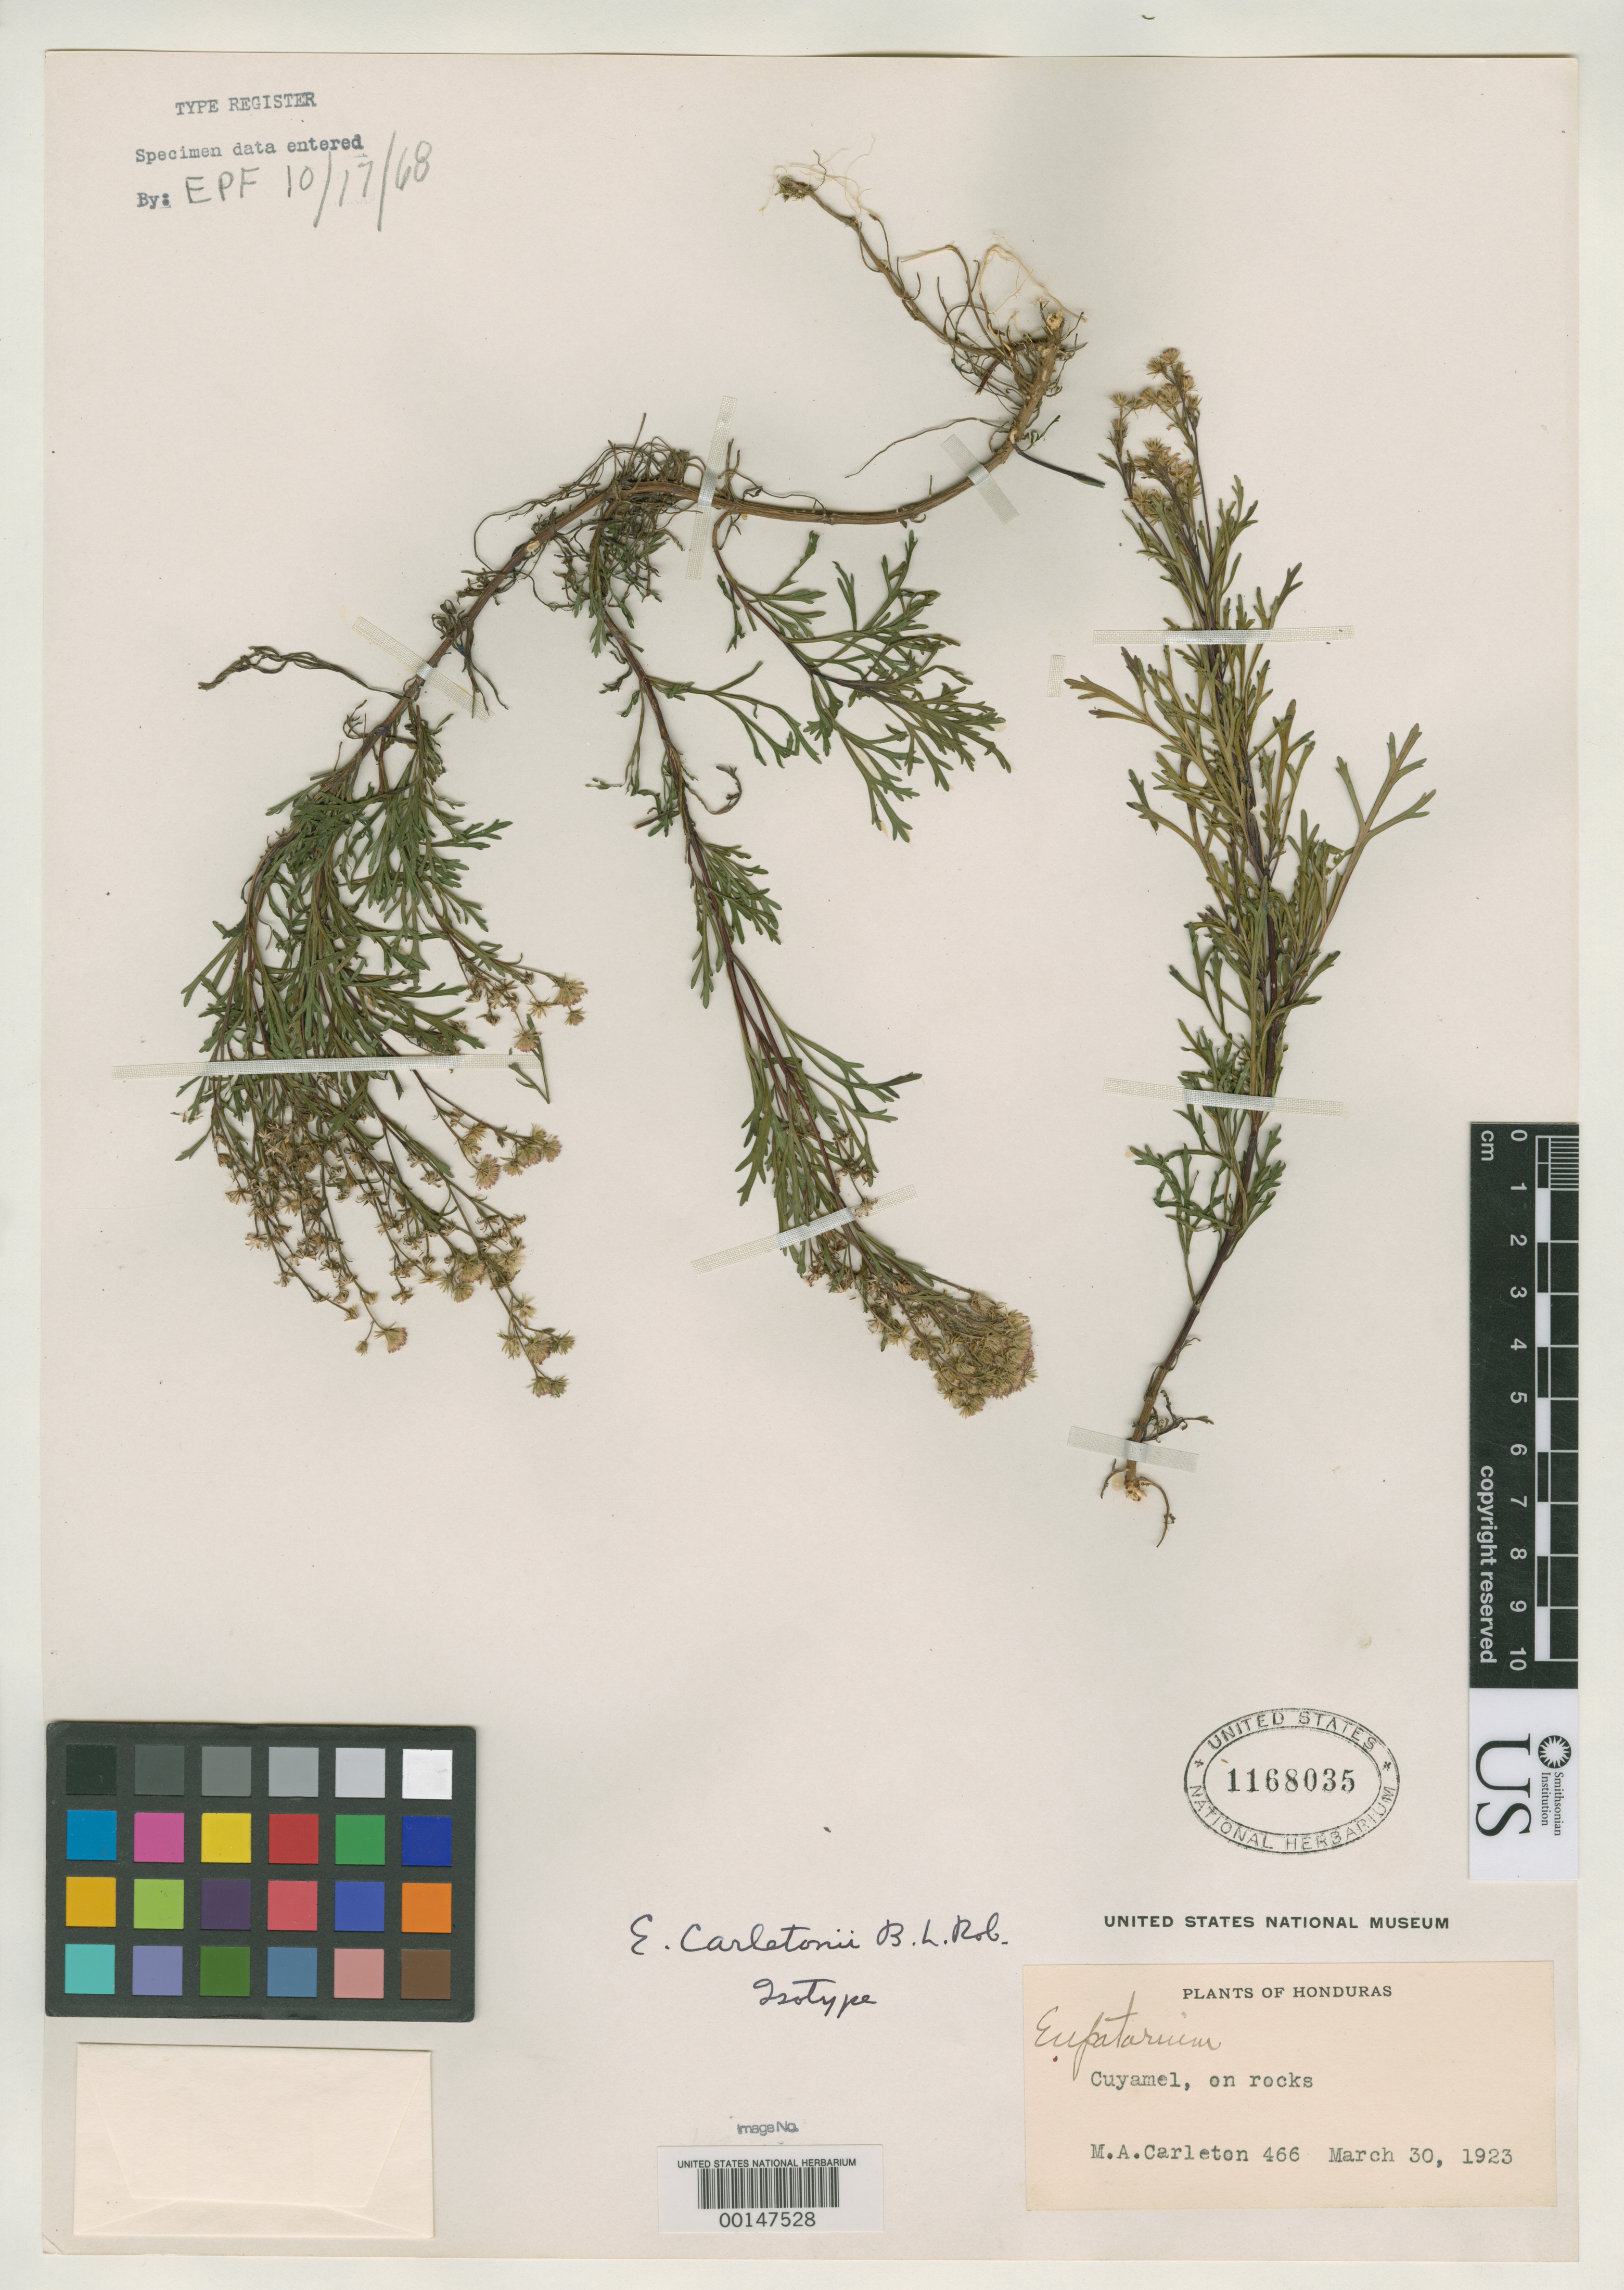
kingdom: Plantae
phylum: Tracheophyta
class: Magnoliopsida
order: Asterales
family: Asteraceae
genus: Eupatorium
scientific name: Eupatorium carletonii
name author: B.L. Rob.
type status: Isotype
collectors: M. A. Carleton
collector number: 466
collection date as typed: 30 Mar 1923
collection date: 1923-03-30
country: Honduras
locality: Cuyamel.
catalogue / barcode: US 1168035